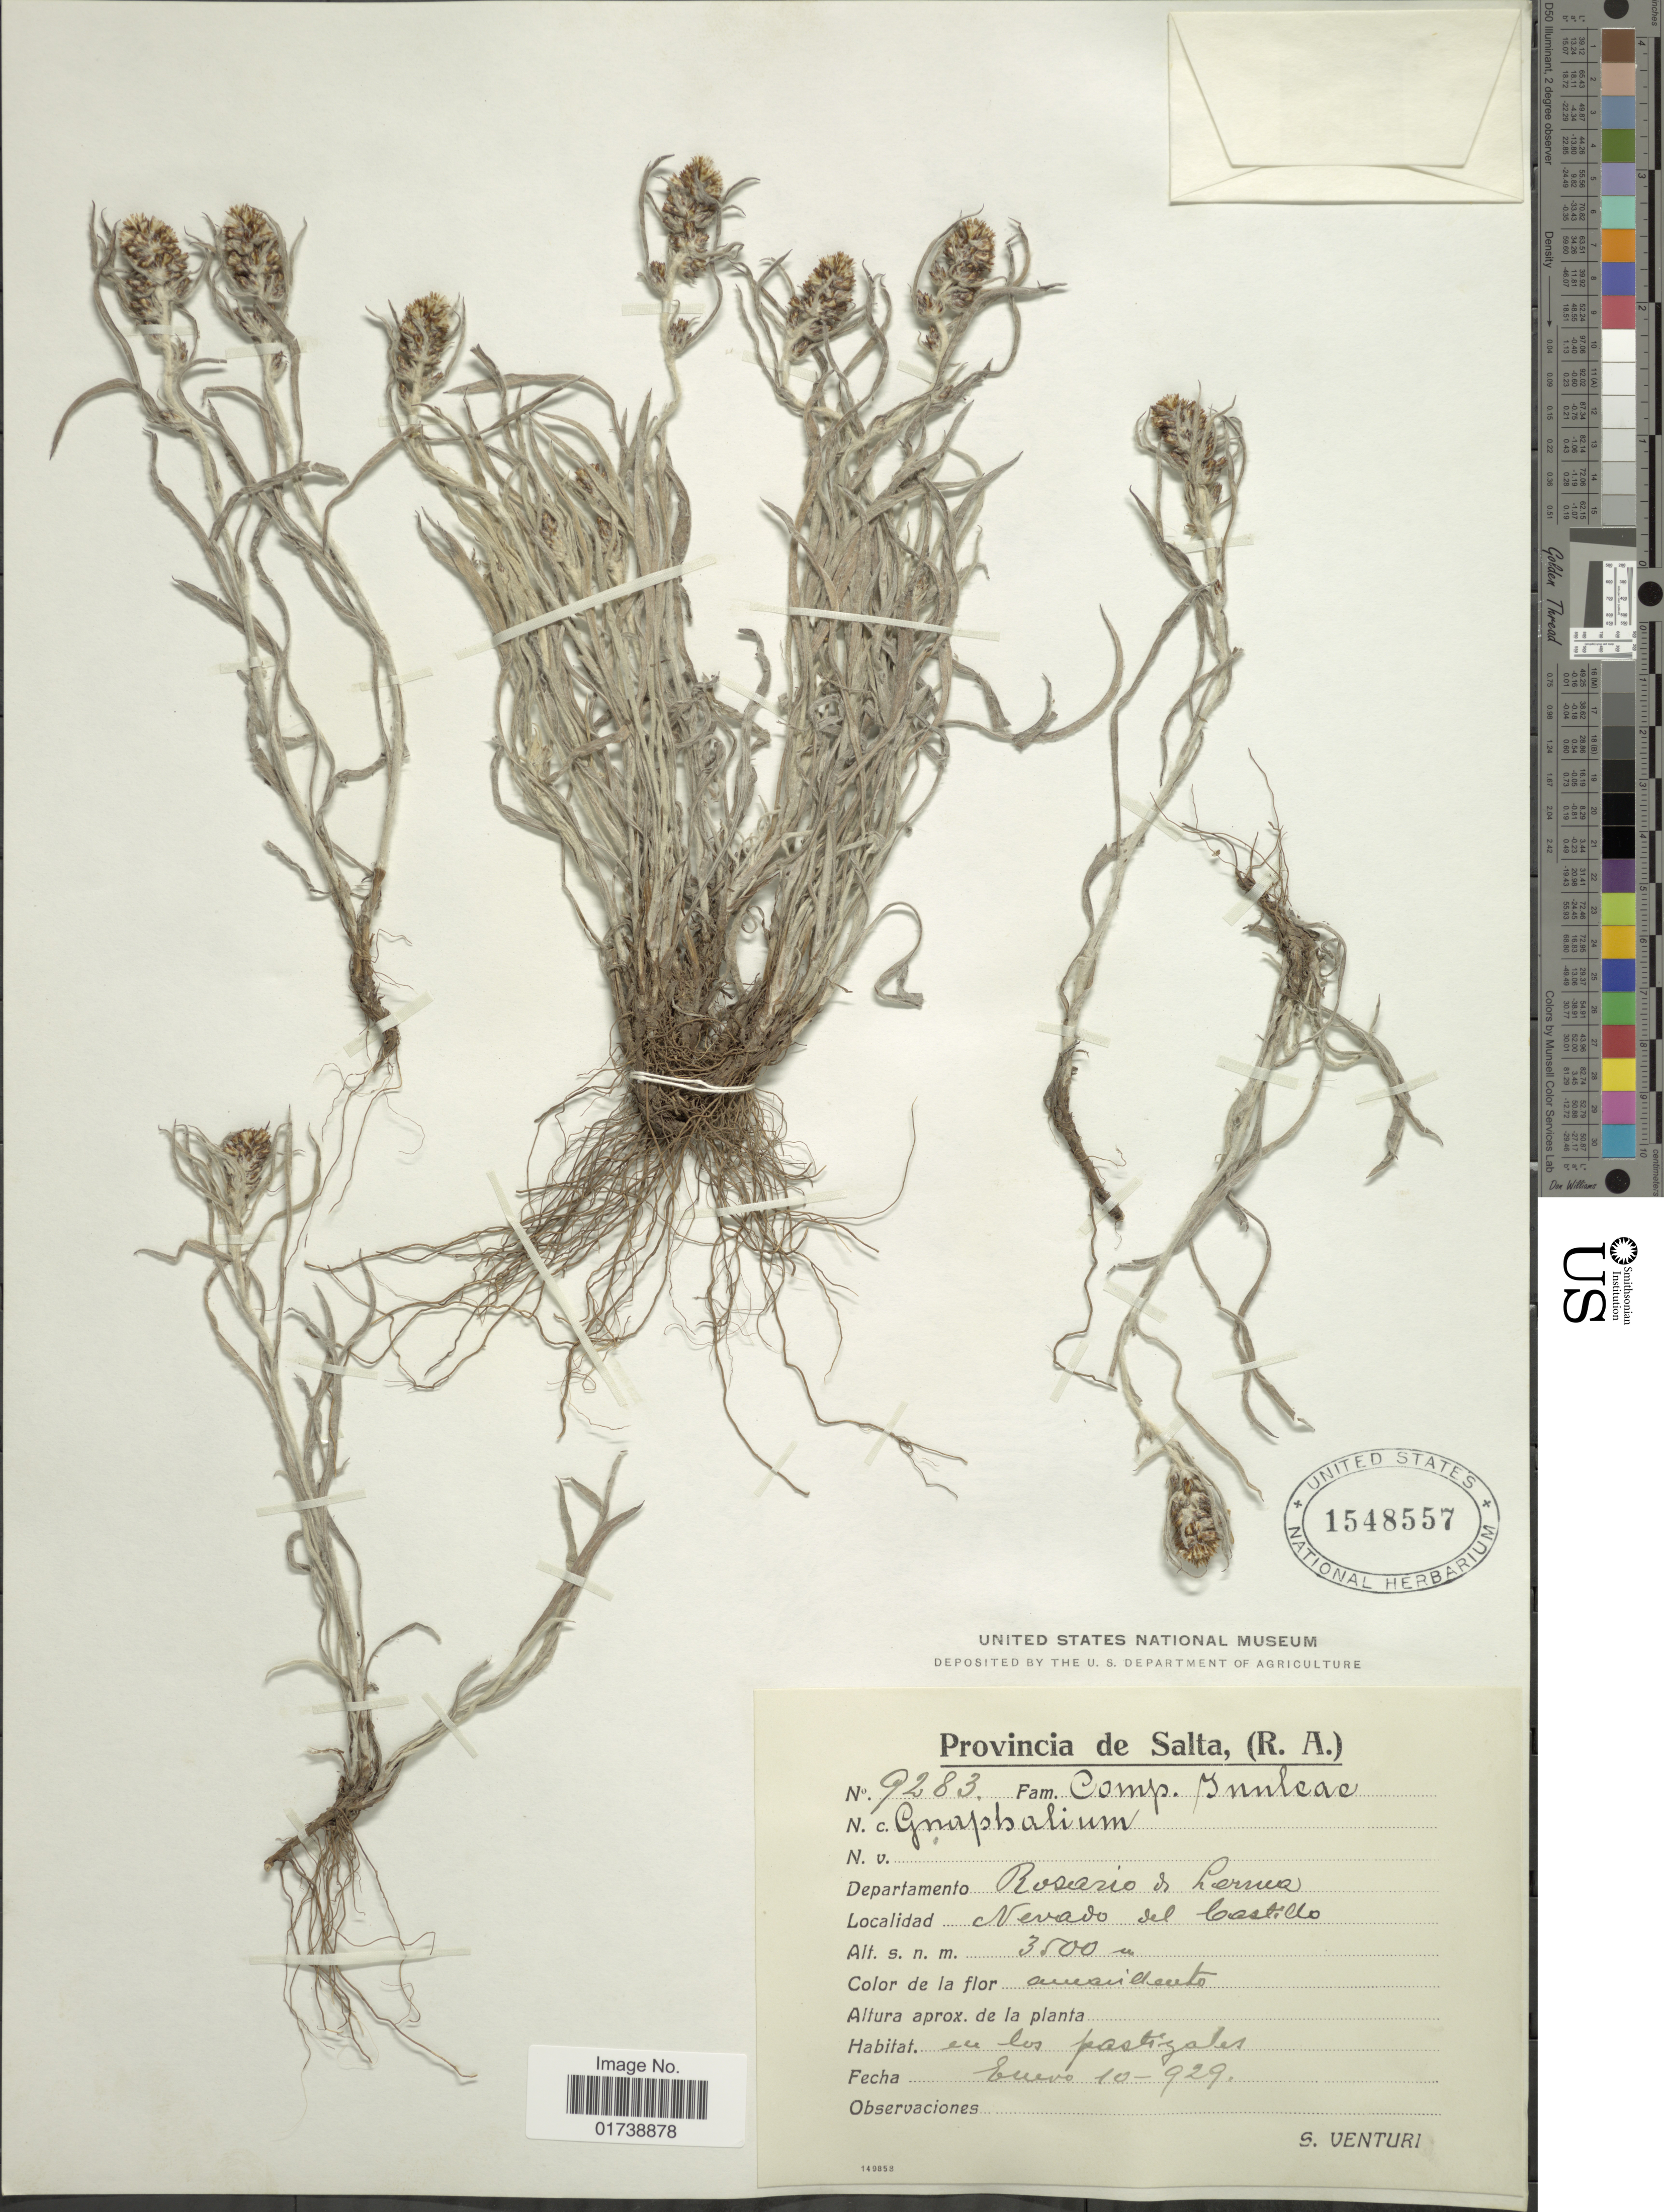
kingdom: Plantae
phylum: Tracheophyta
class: Magnoliopsida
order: Asterales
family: Asteraceae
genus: Gamochaeta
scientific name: Gamochaeta sp.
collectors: S. Venturi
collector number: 9283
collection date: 1929-01-10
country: Argentina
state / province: Salta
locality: Departamento Rosario & Leriva, Nevado del Castillo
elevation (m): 3500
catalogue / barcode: US 1548557